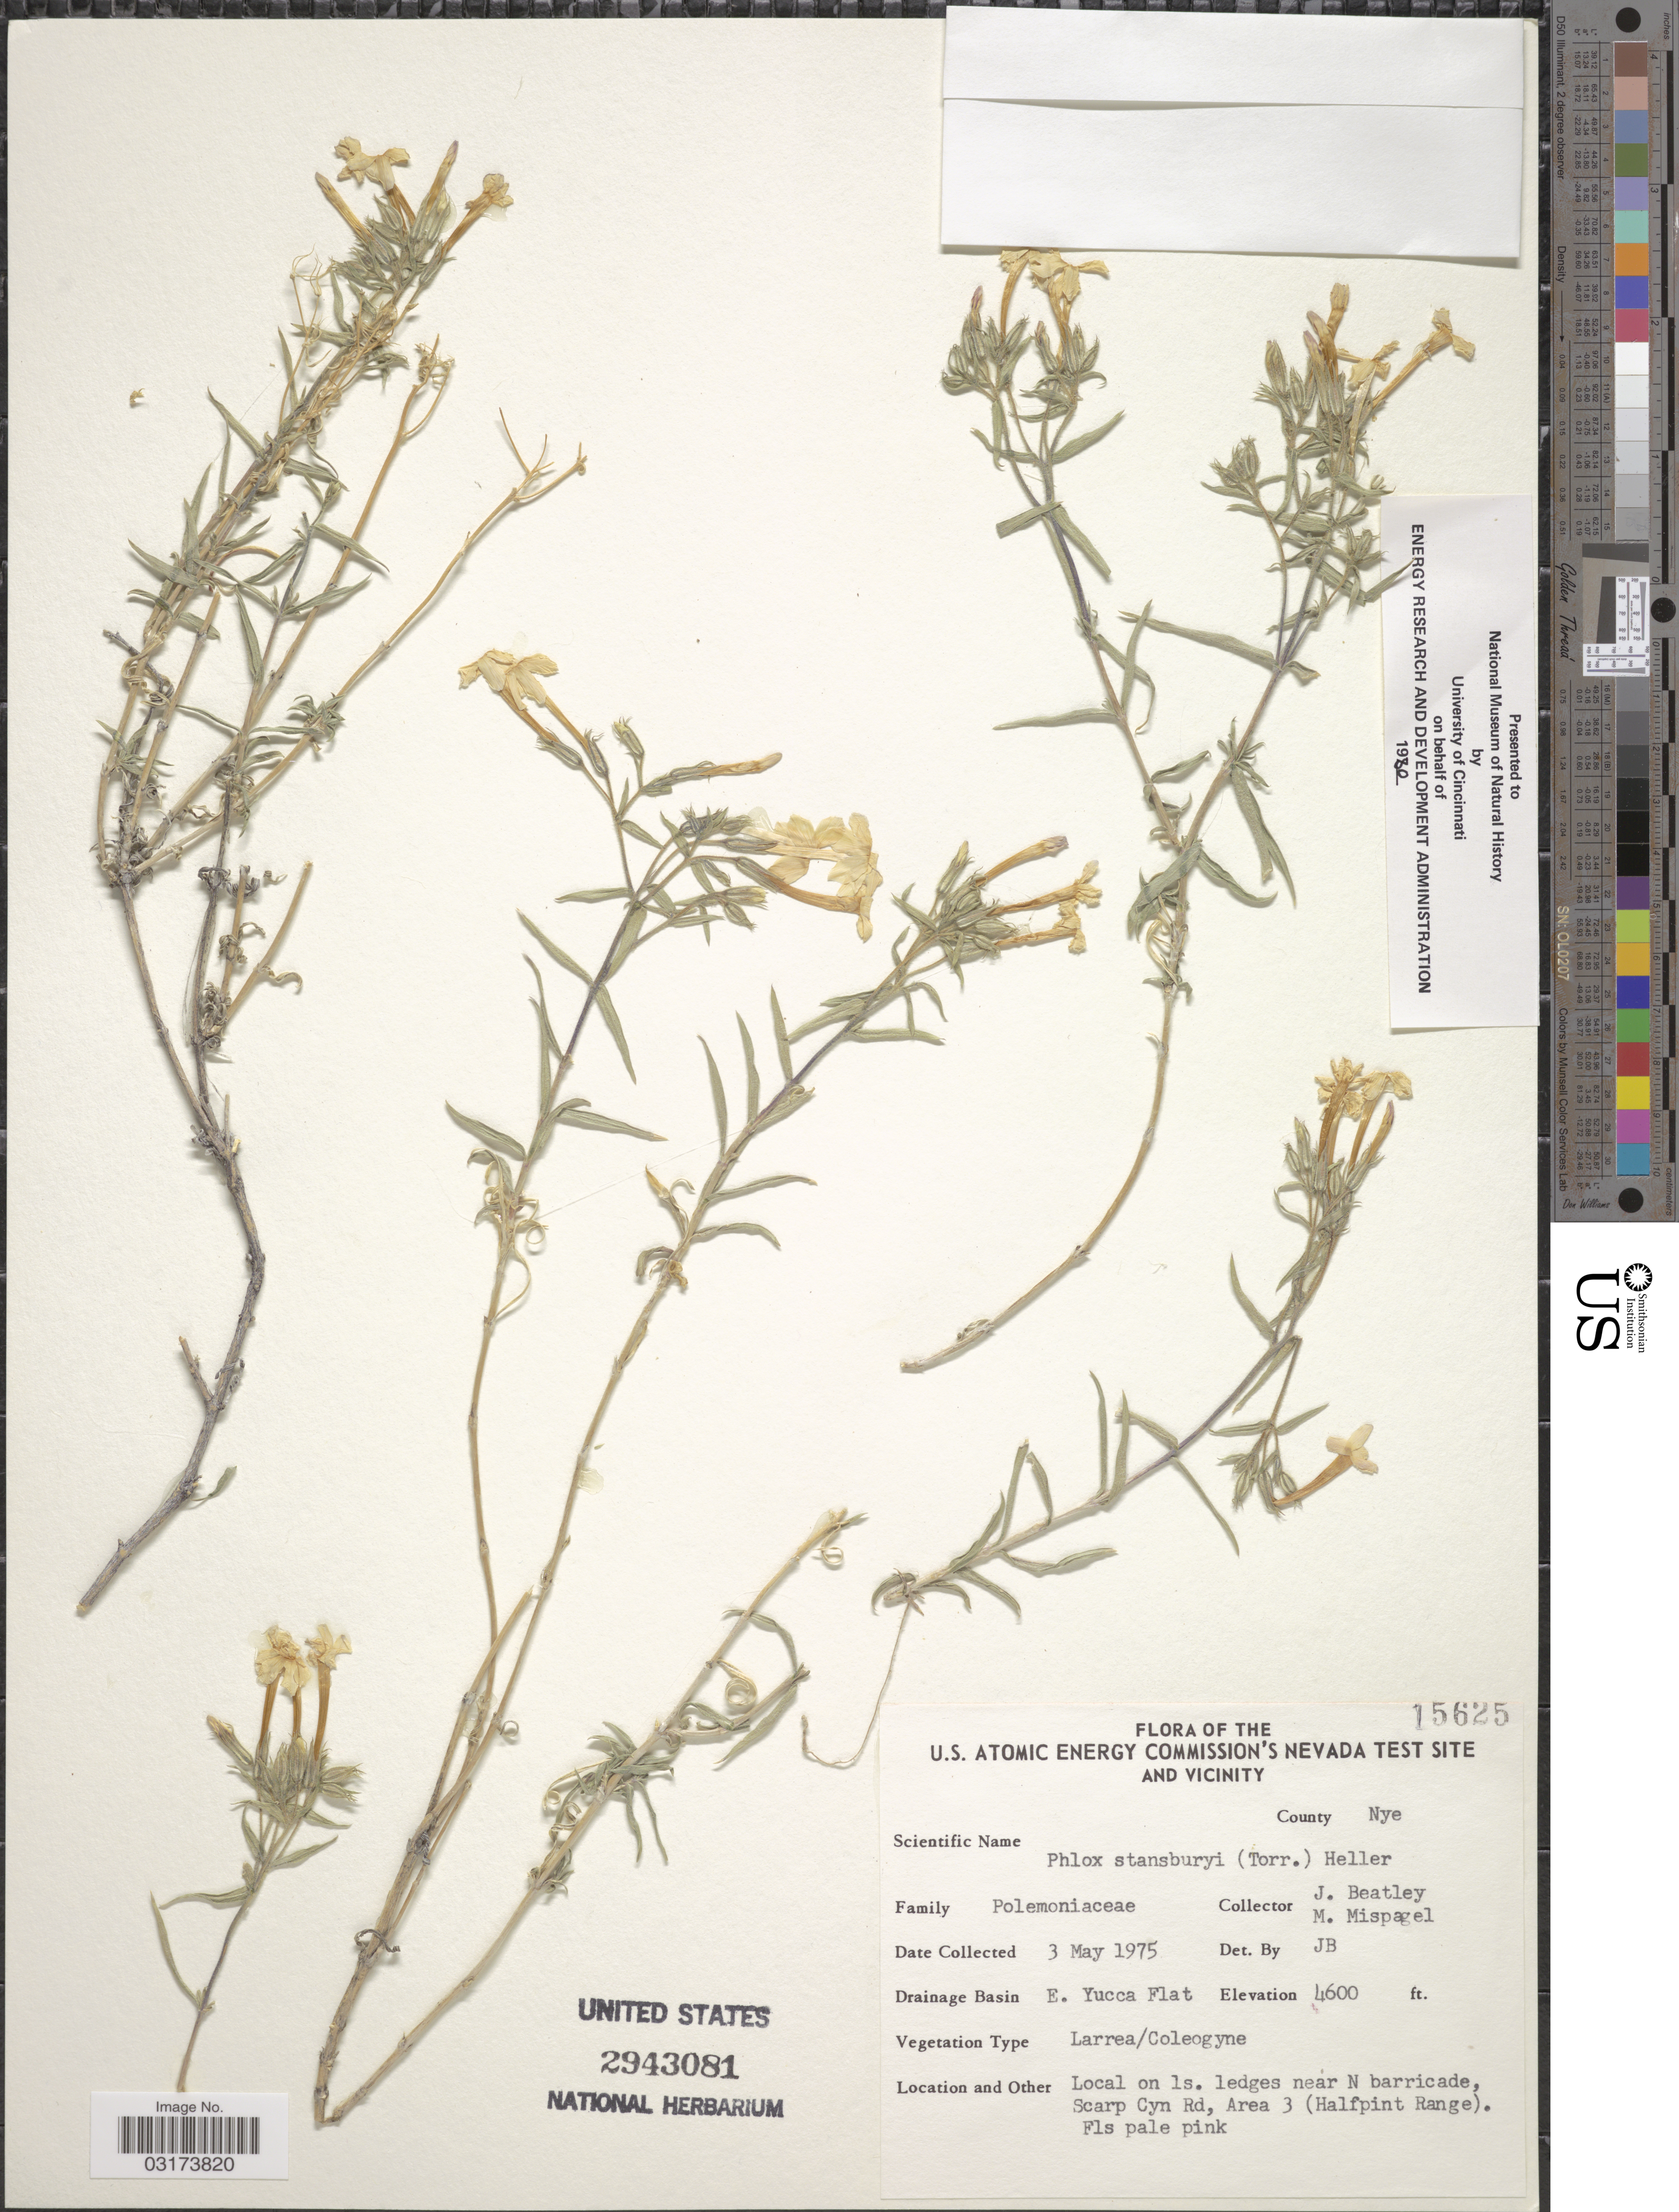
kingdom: Plantae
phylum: Tracheophyta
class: Magnoliopsida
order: Ericales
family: Polemoniaceae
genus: Phlox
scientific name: Phlox stansburyi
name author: (Torr.) A. Heller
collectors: J. C. Beatley & M. Mispagel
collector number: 15625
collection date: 1975-05-03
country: United States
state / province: Nevada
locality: U.S. Atomic Energy Commision's Nevada Test Site and Vicinity. County Nye. Drainage E. Yucca Flat. Near N barricade, Scarp Cyn Rd, Area 3 (Halfpint Range).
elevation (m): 1402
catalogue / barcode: US 2943081